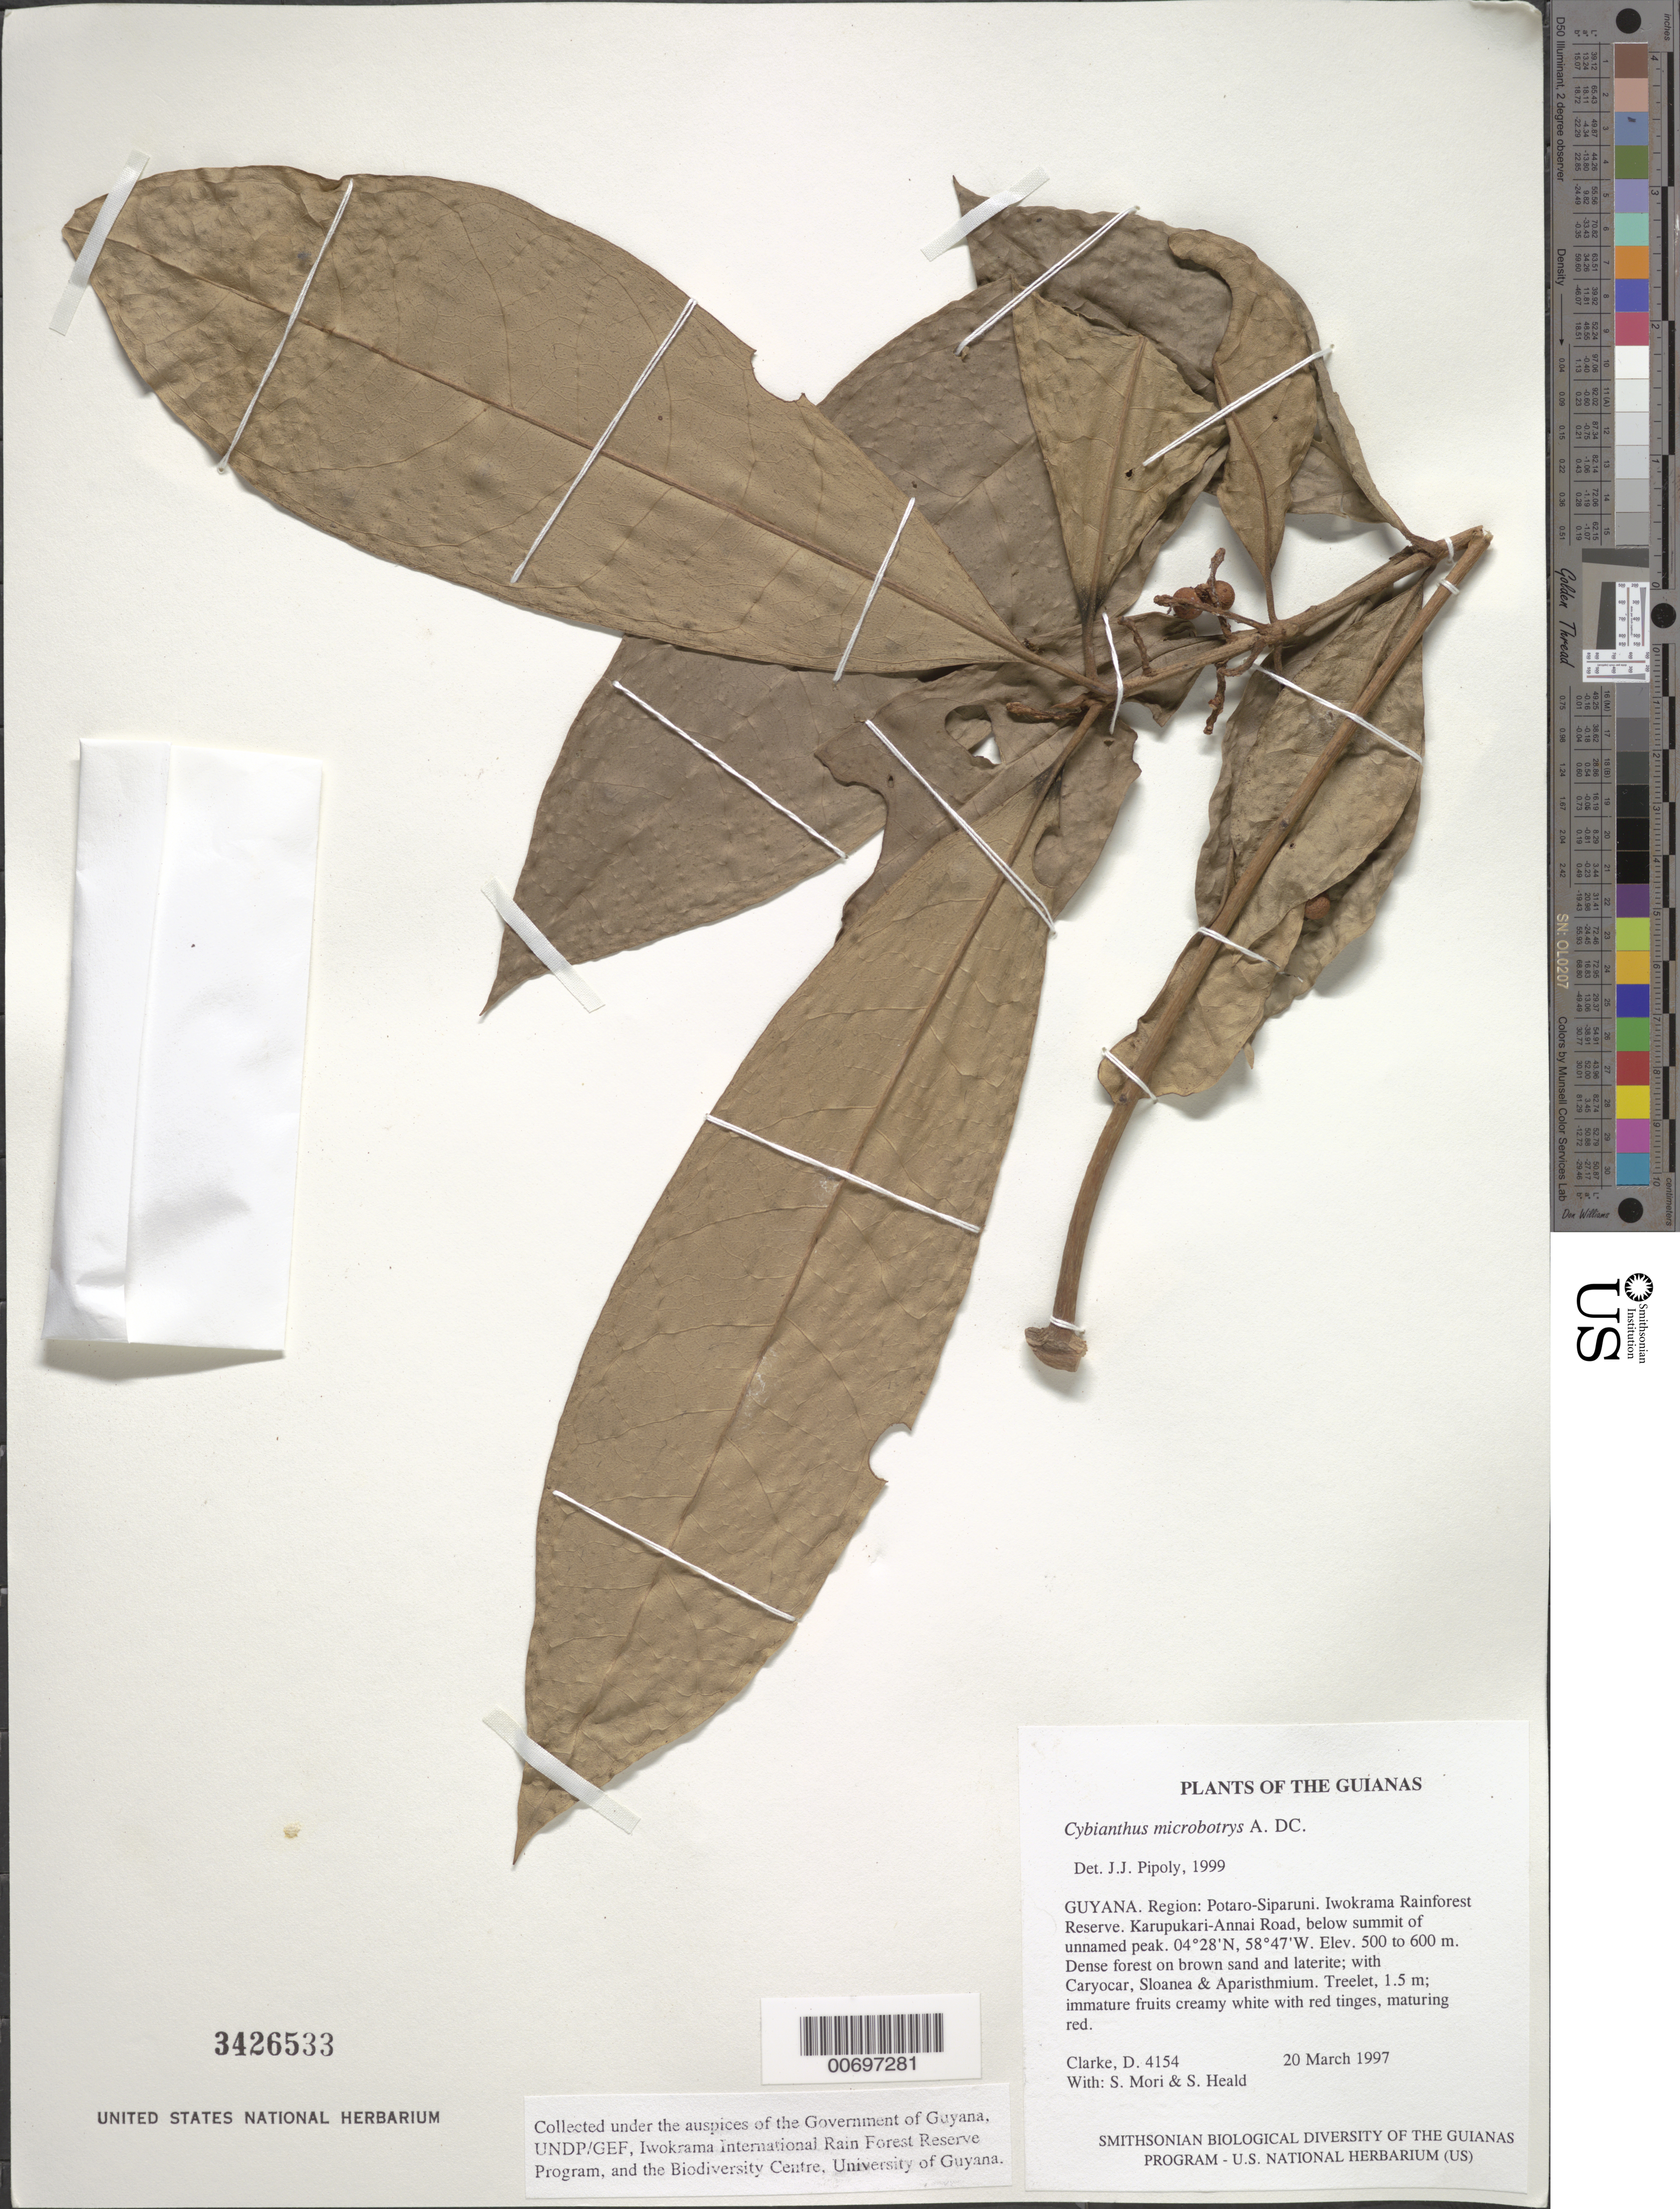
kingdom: Plantae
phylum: Tracheophyta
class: Magnoliopsida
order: Ericales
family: Primulaceae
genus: Cybianthus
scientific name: Cybianthus microbotrys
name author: A. DC.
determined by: Pipoly, J. J., III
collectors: H. D. Clarke, S. Mori & S. Heald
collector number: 4154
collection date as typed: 20 March 1997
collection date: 1997-03-20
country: Guyana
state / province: Potaro-Siparuni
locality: Iwokrama Rainforest Reserve. Karupukari-Annai Road, below summit of unnamed peak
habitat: Dense forest on brown sand and laterite; with Caryocar, Sloanea & Aparisthmium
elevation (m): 500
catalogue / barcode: US 3426533